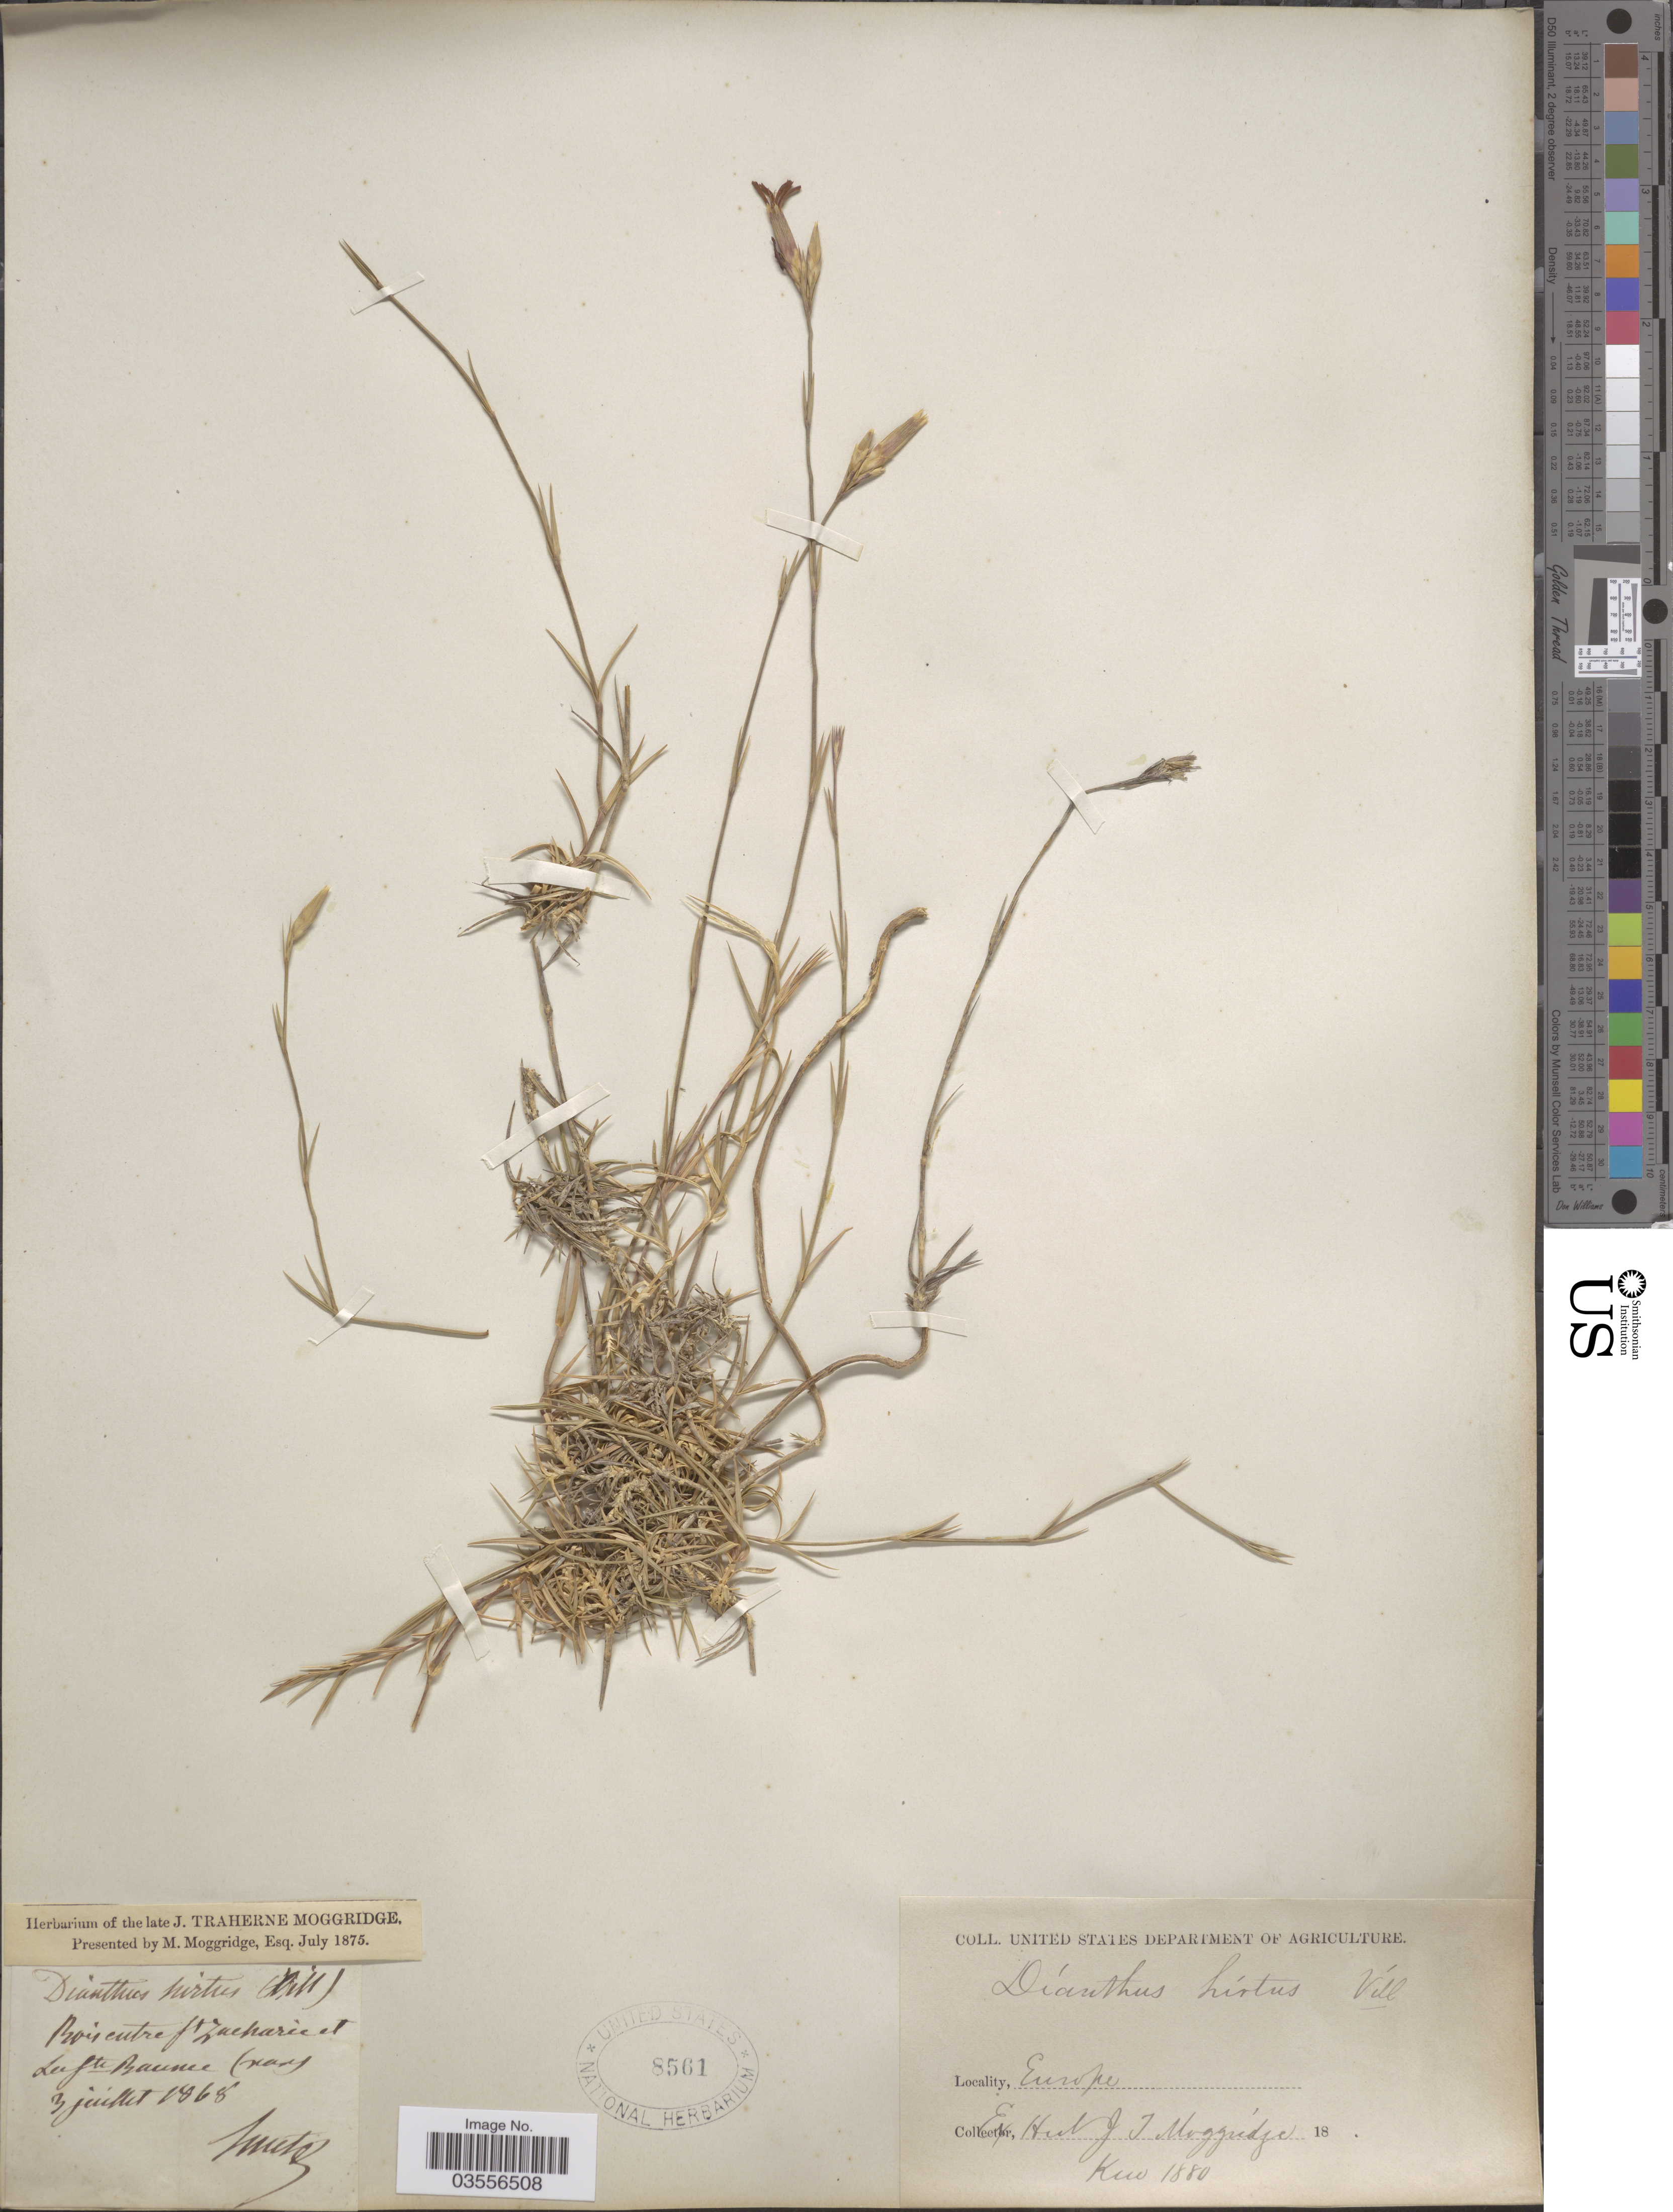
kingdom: Plantae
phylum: Tracheophyta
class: Magnoliopsida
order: Caryophyllales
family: Caryophyllaceae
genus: Dianthus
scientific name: Dianthus hirtus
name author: Lam.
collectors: Huetz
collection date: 1868-07-03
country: France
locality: Europe. Bois entre St Zacharie et Ste Baume.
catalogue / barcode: US 8561